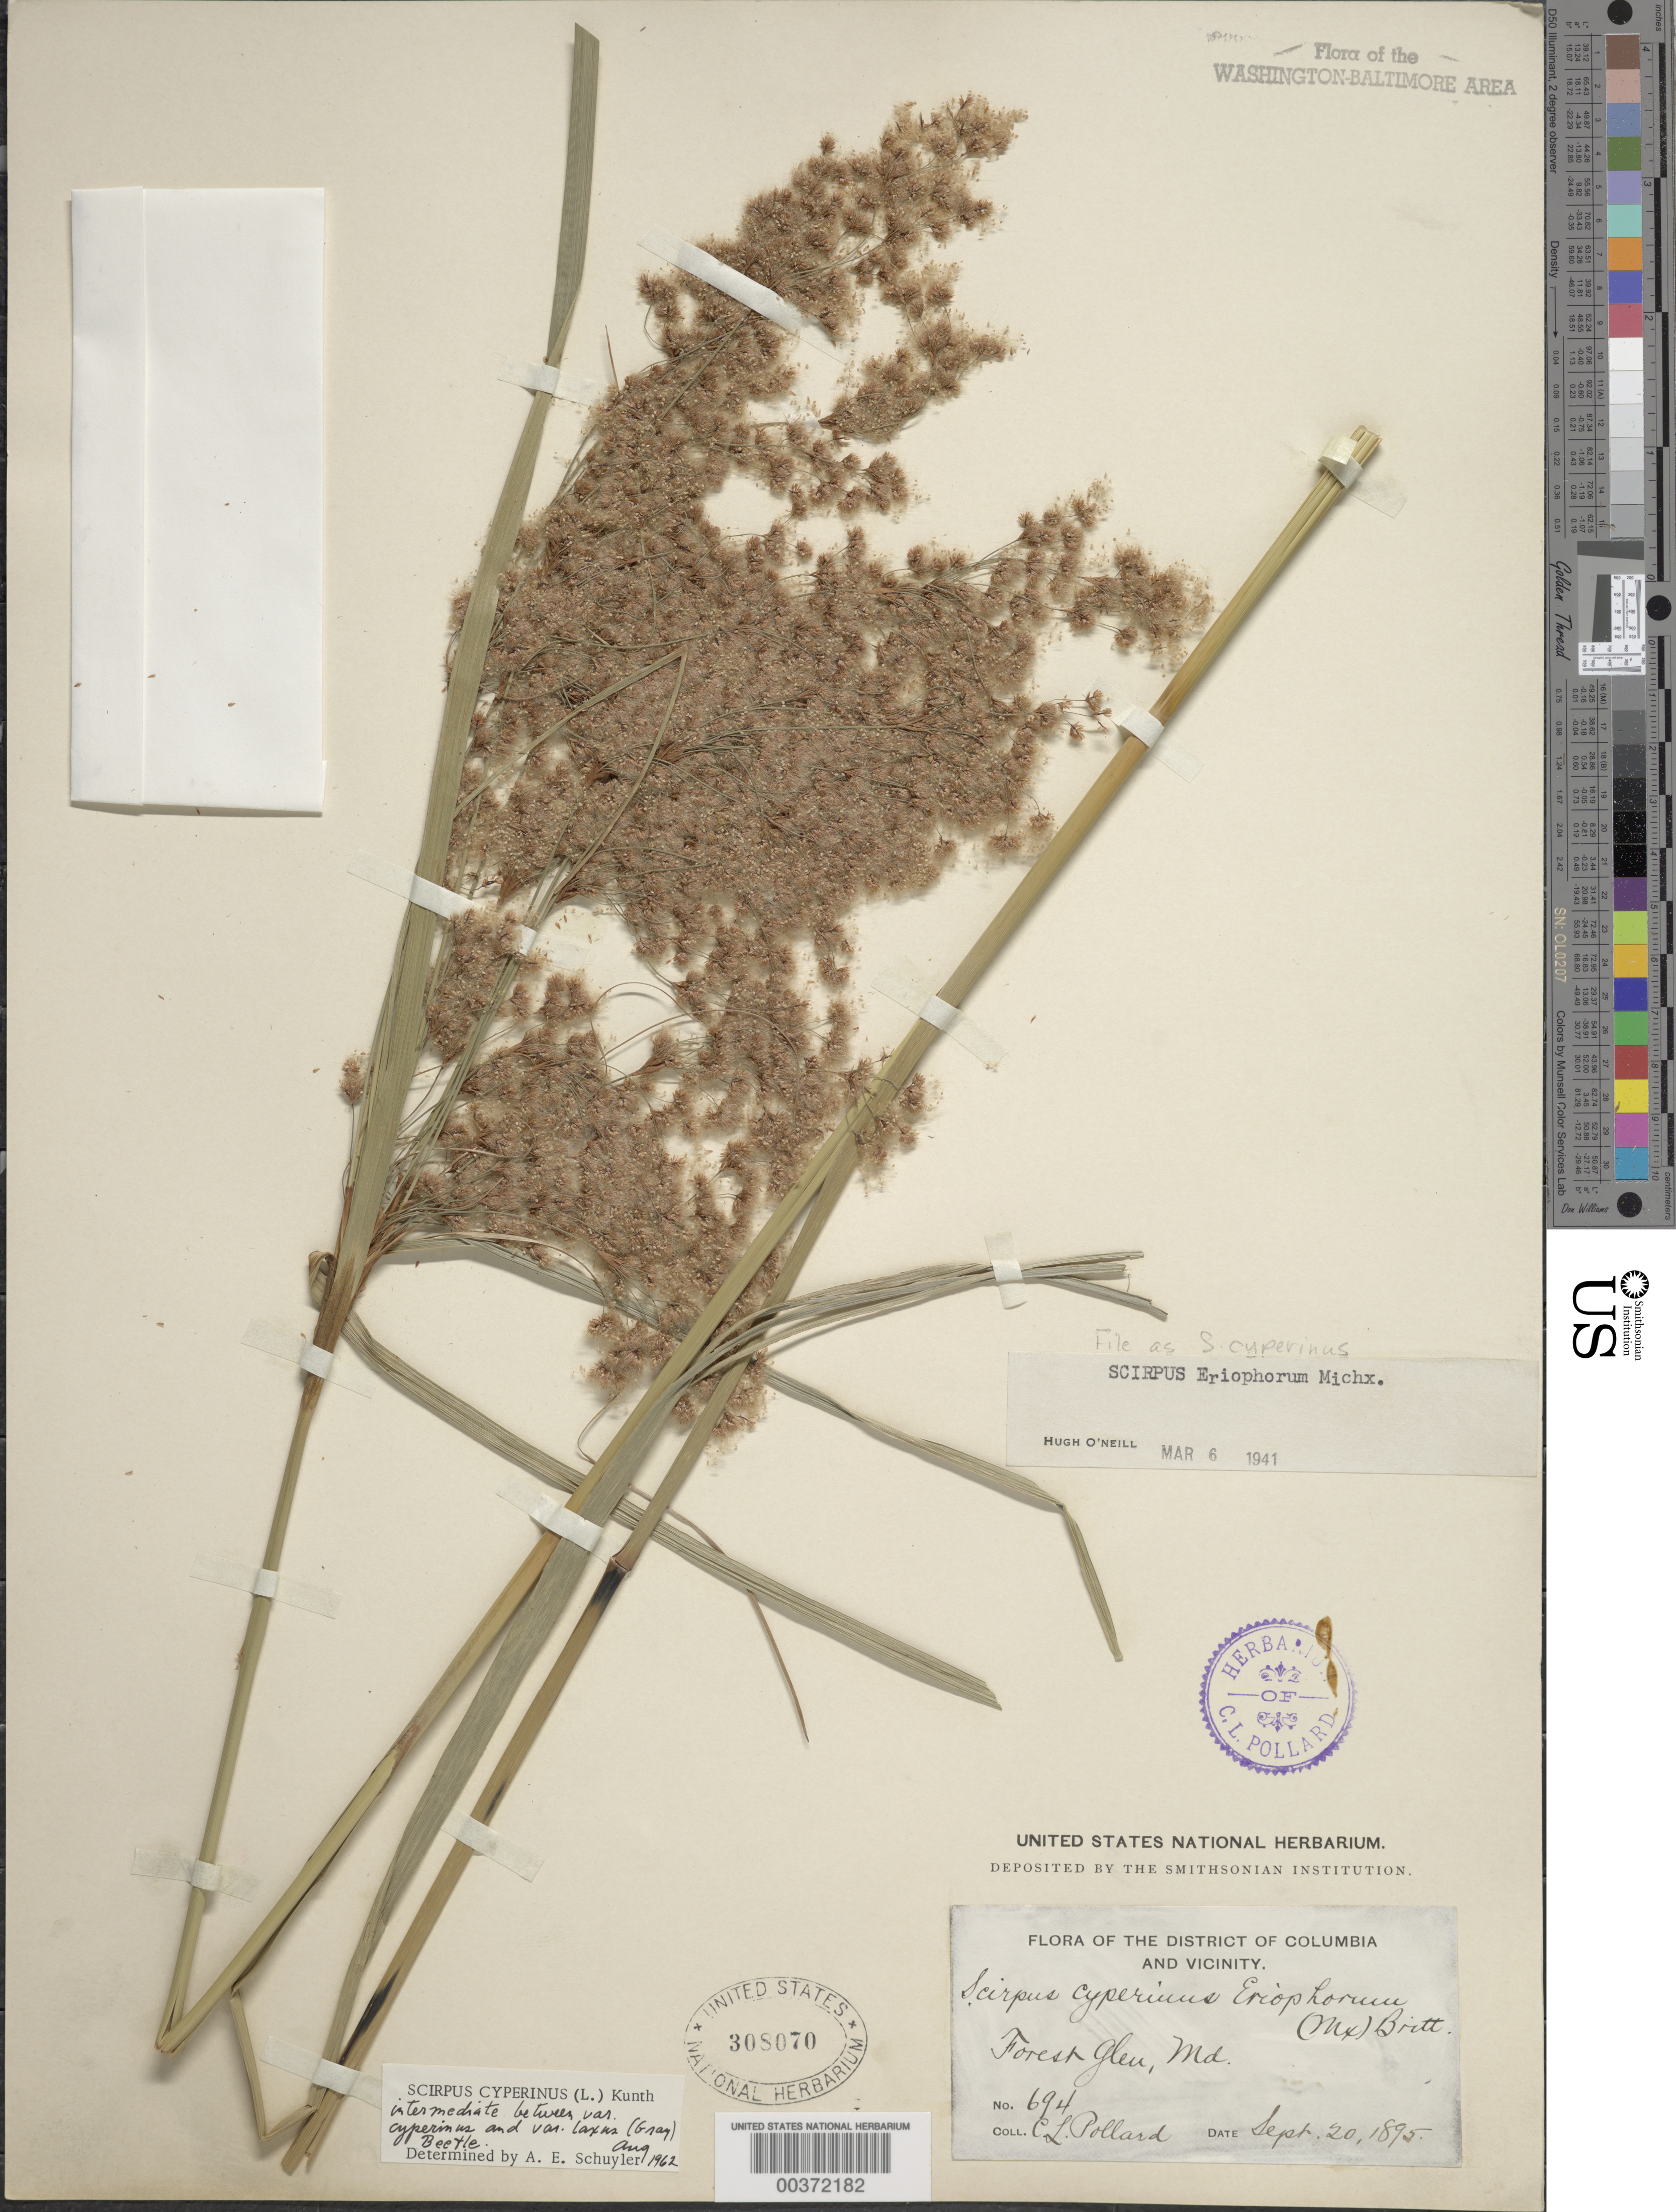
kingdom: Plantae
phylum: Tracheophyta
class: Liliopsida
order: Poales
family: Cyperaceae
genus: Scirpus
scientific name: Scirpus cyperinus (L.) Kunth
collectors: C. L. Pollard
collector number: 694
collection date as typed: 20 Sep 1895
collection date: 1895-09-20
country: United States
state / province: Maryland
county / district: Montgomery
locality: Forest Glen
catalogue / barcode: US 308070